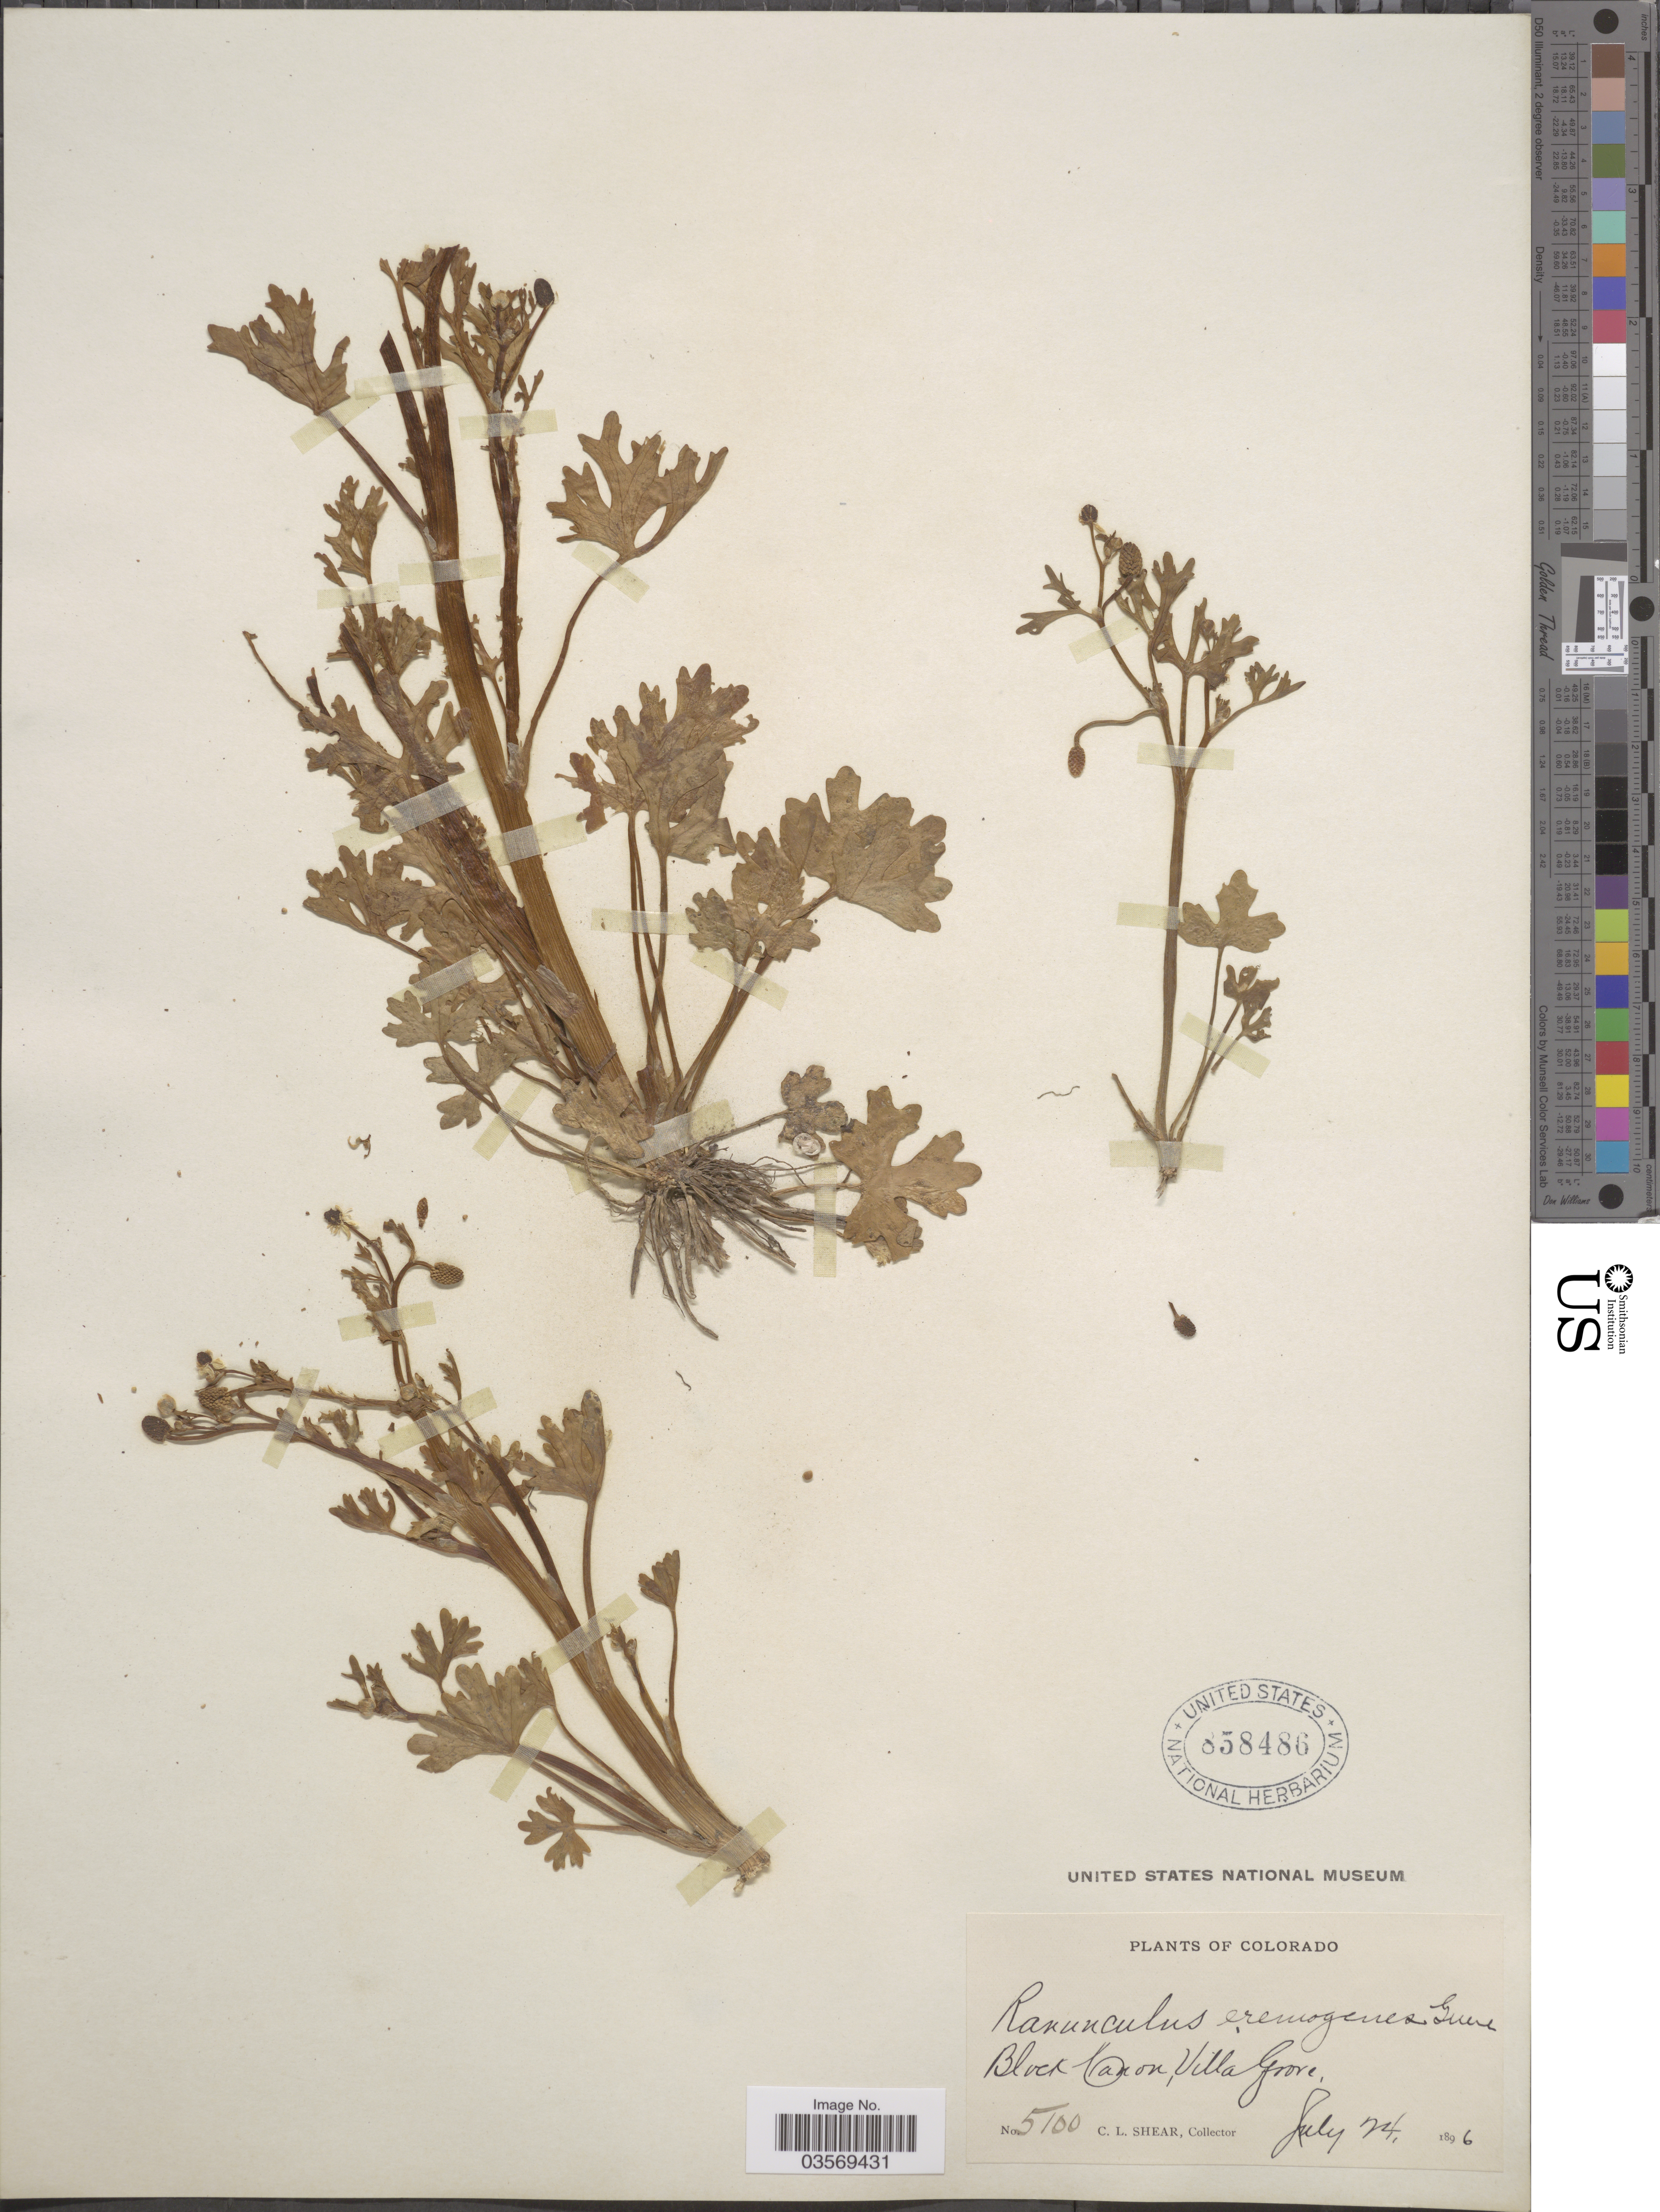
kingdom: Plantae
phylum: Tracheophyta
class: Magnoliopsida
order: Ranunculales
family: Ranunculaceae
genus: Ranunculus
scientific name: Ranunculus sceleratus var. multifidus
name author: Nutt.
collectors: C. L. Shear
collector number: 5100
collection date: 1896-07-24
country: United States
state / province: Colorado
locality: Block Canon, Villa Grove.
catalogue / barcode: US 858486